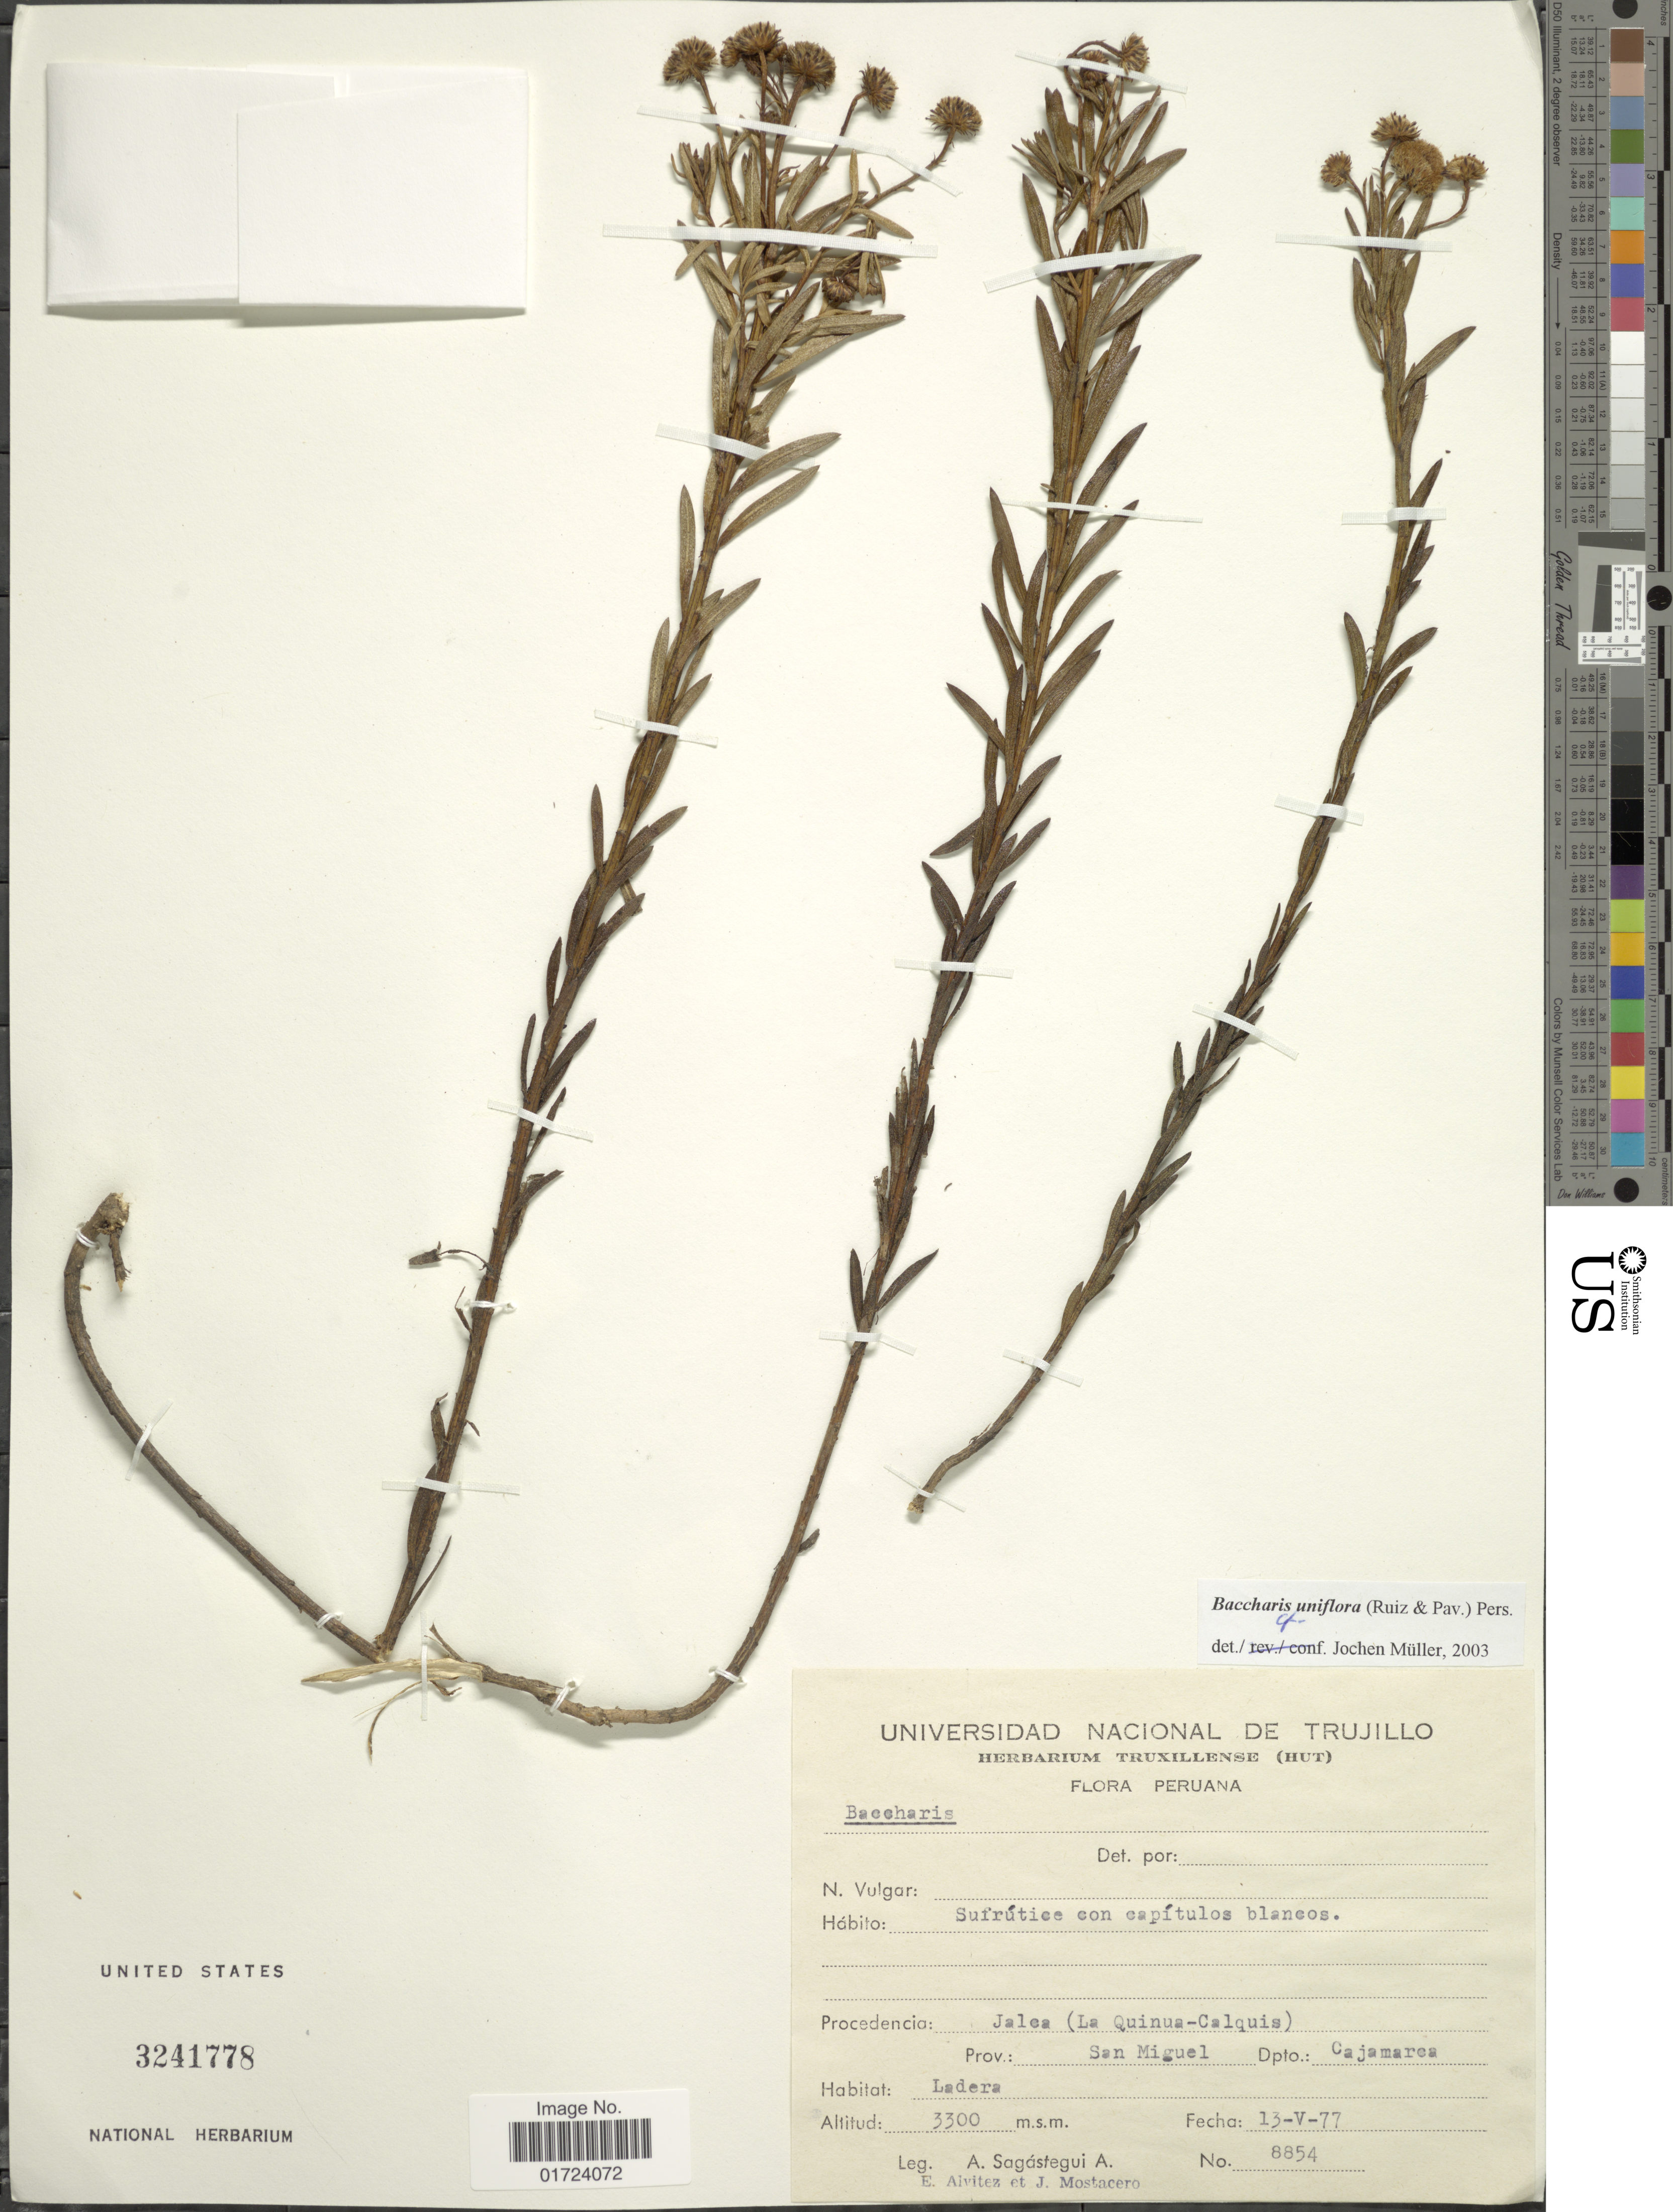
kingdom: Plantae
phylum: Tracheophyta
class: Magnoliopsida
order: Asterales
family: Asteraceae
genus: Baccharis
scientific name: Baccharis uniflora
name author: Pers.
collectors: A. Sagástegui A., E. Alvitez I. & J. Mostacero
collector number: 8854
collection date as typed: Transcribed d/m/y: 13/5/77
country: Peru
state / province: Cajamarca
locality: Jalea (La Quinua - Calquis), Prov.: San Miguel, Dpto. Cajamarca.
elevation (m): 3300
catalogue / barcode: US 3241778